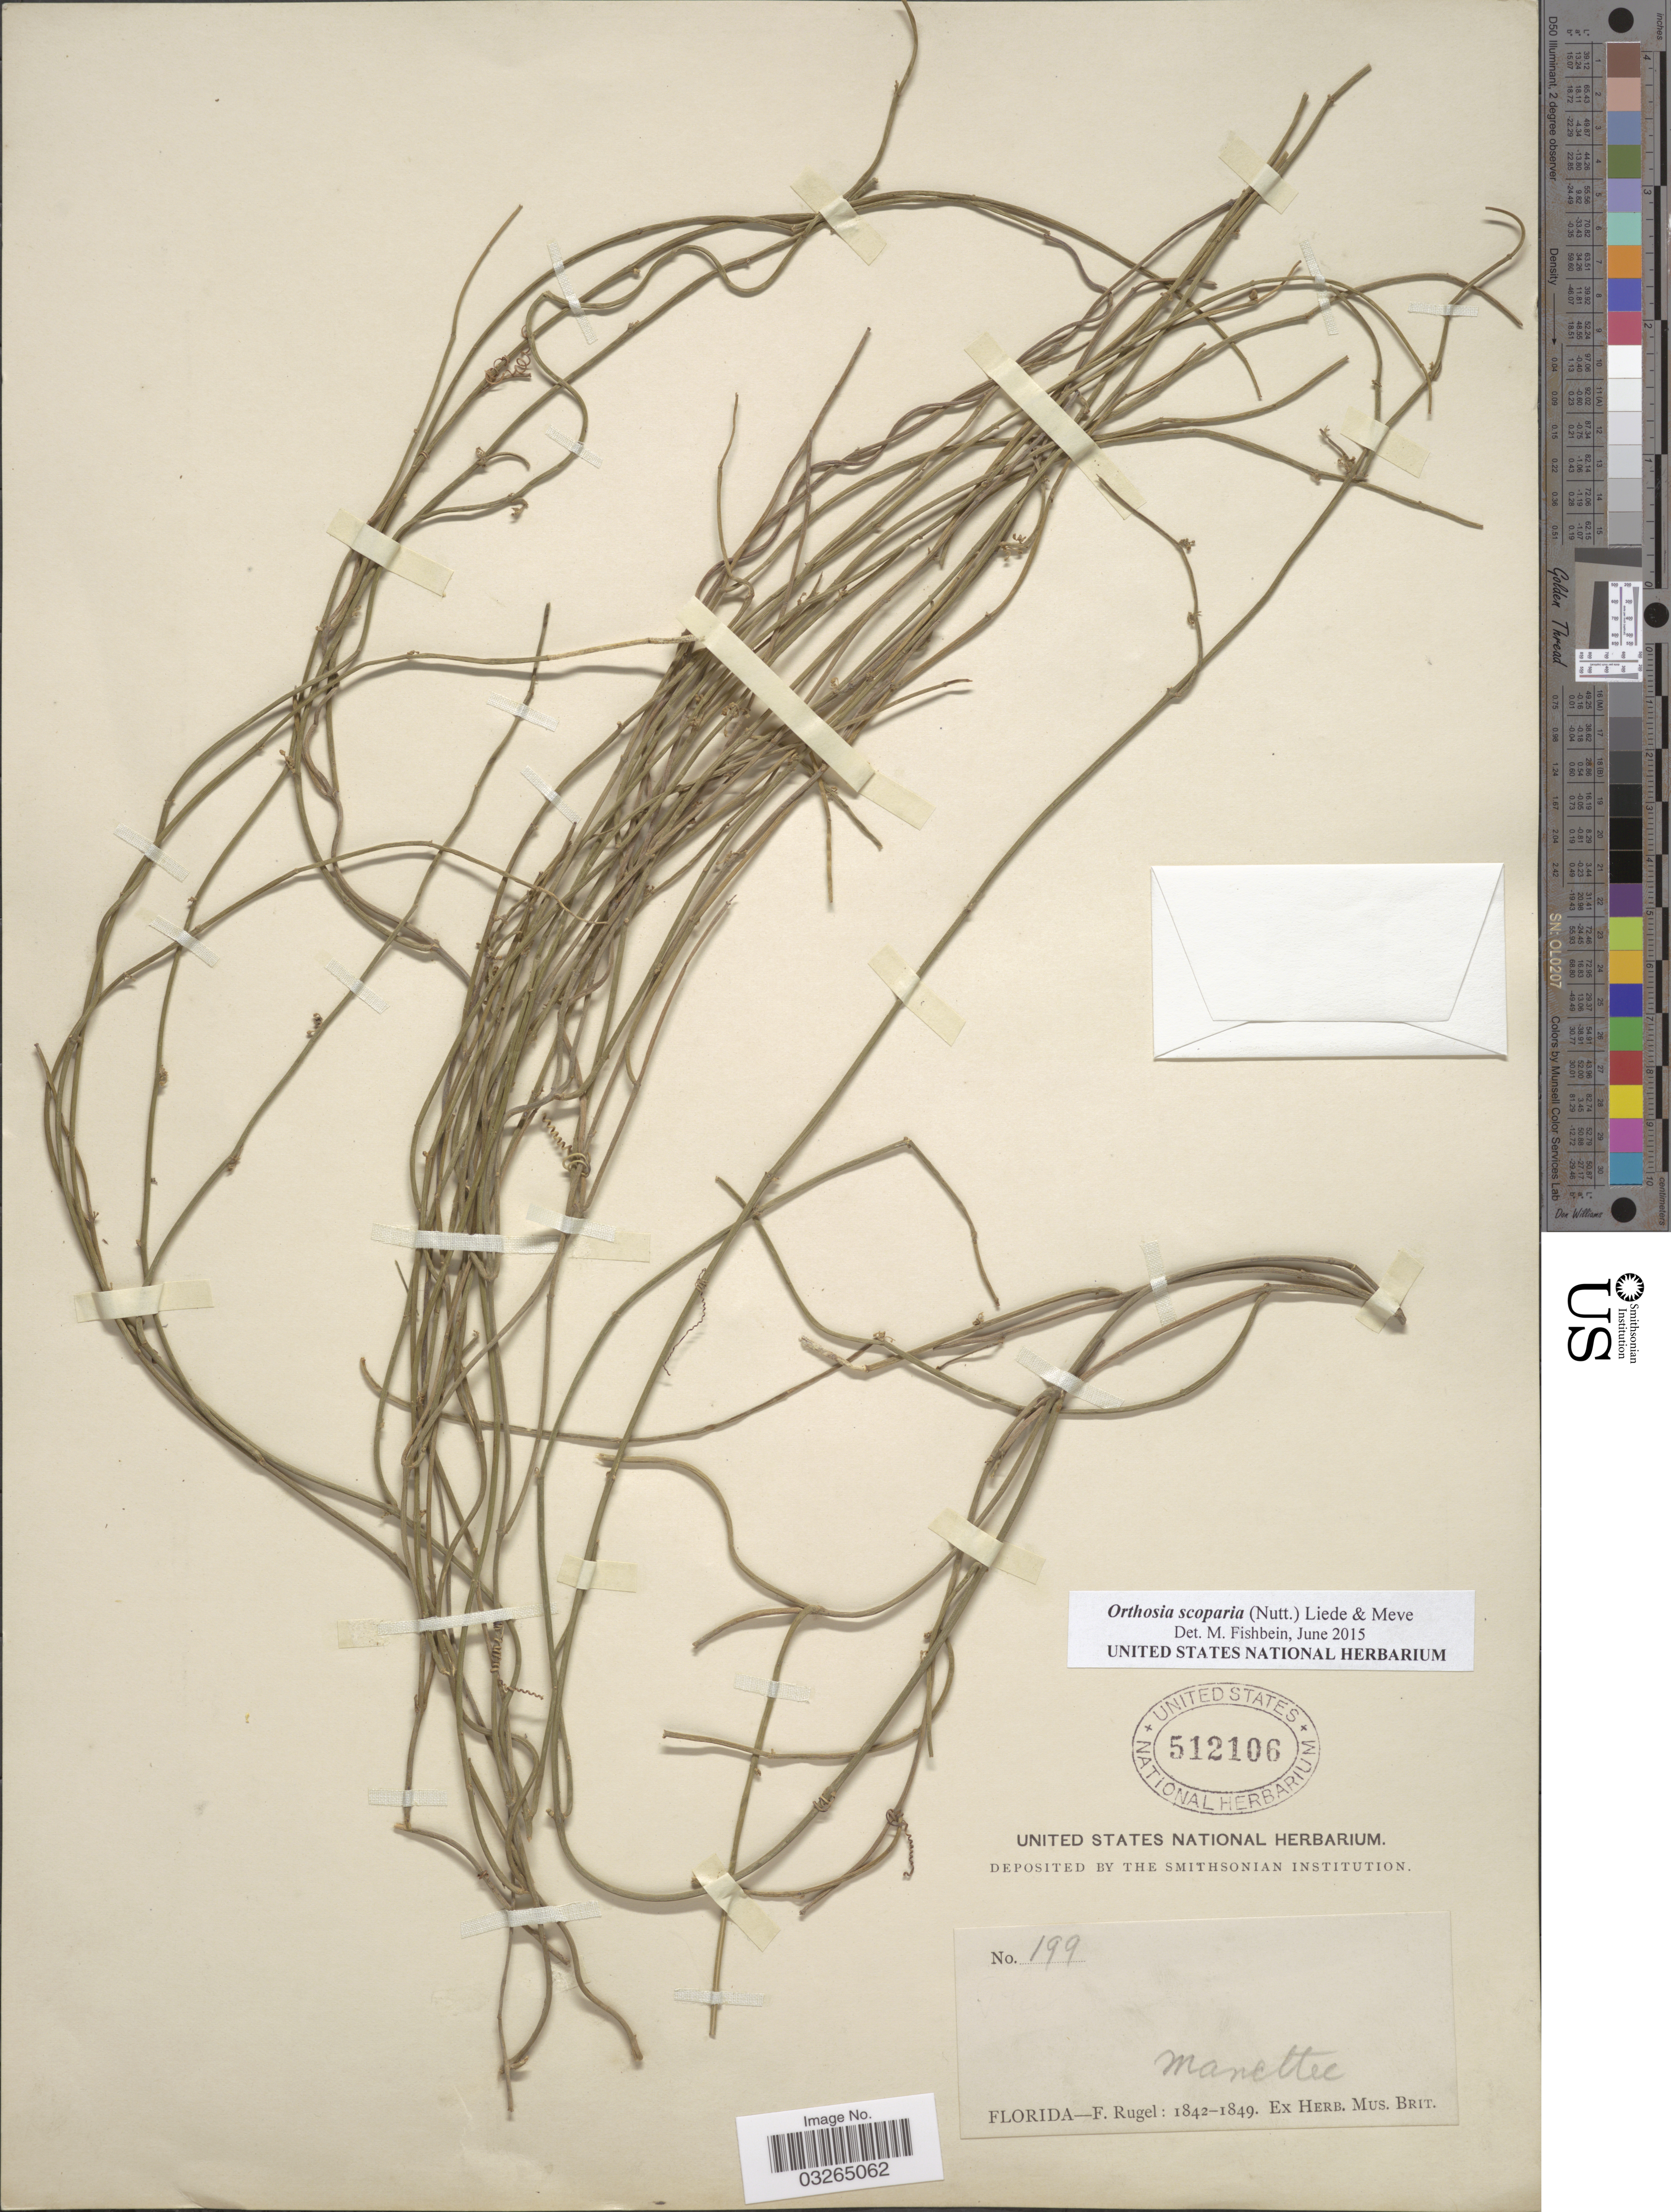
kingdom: Plantae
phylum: Tracheophyta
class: Magnoliopsida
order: Gentianales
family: Apocynaceae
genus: Orthosia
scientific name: Orthosia scoparia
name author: (Nutt.) Liede & Meve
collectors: F. Rugel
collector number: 199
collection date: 1842/1849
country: United States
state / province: Florida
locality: Manettee.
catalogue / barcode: US 512106